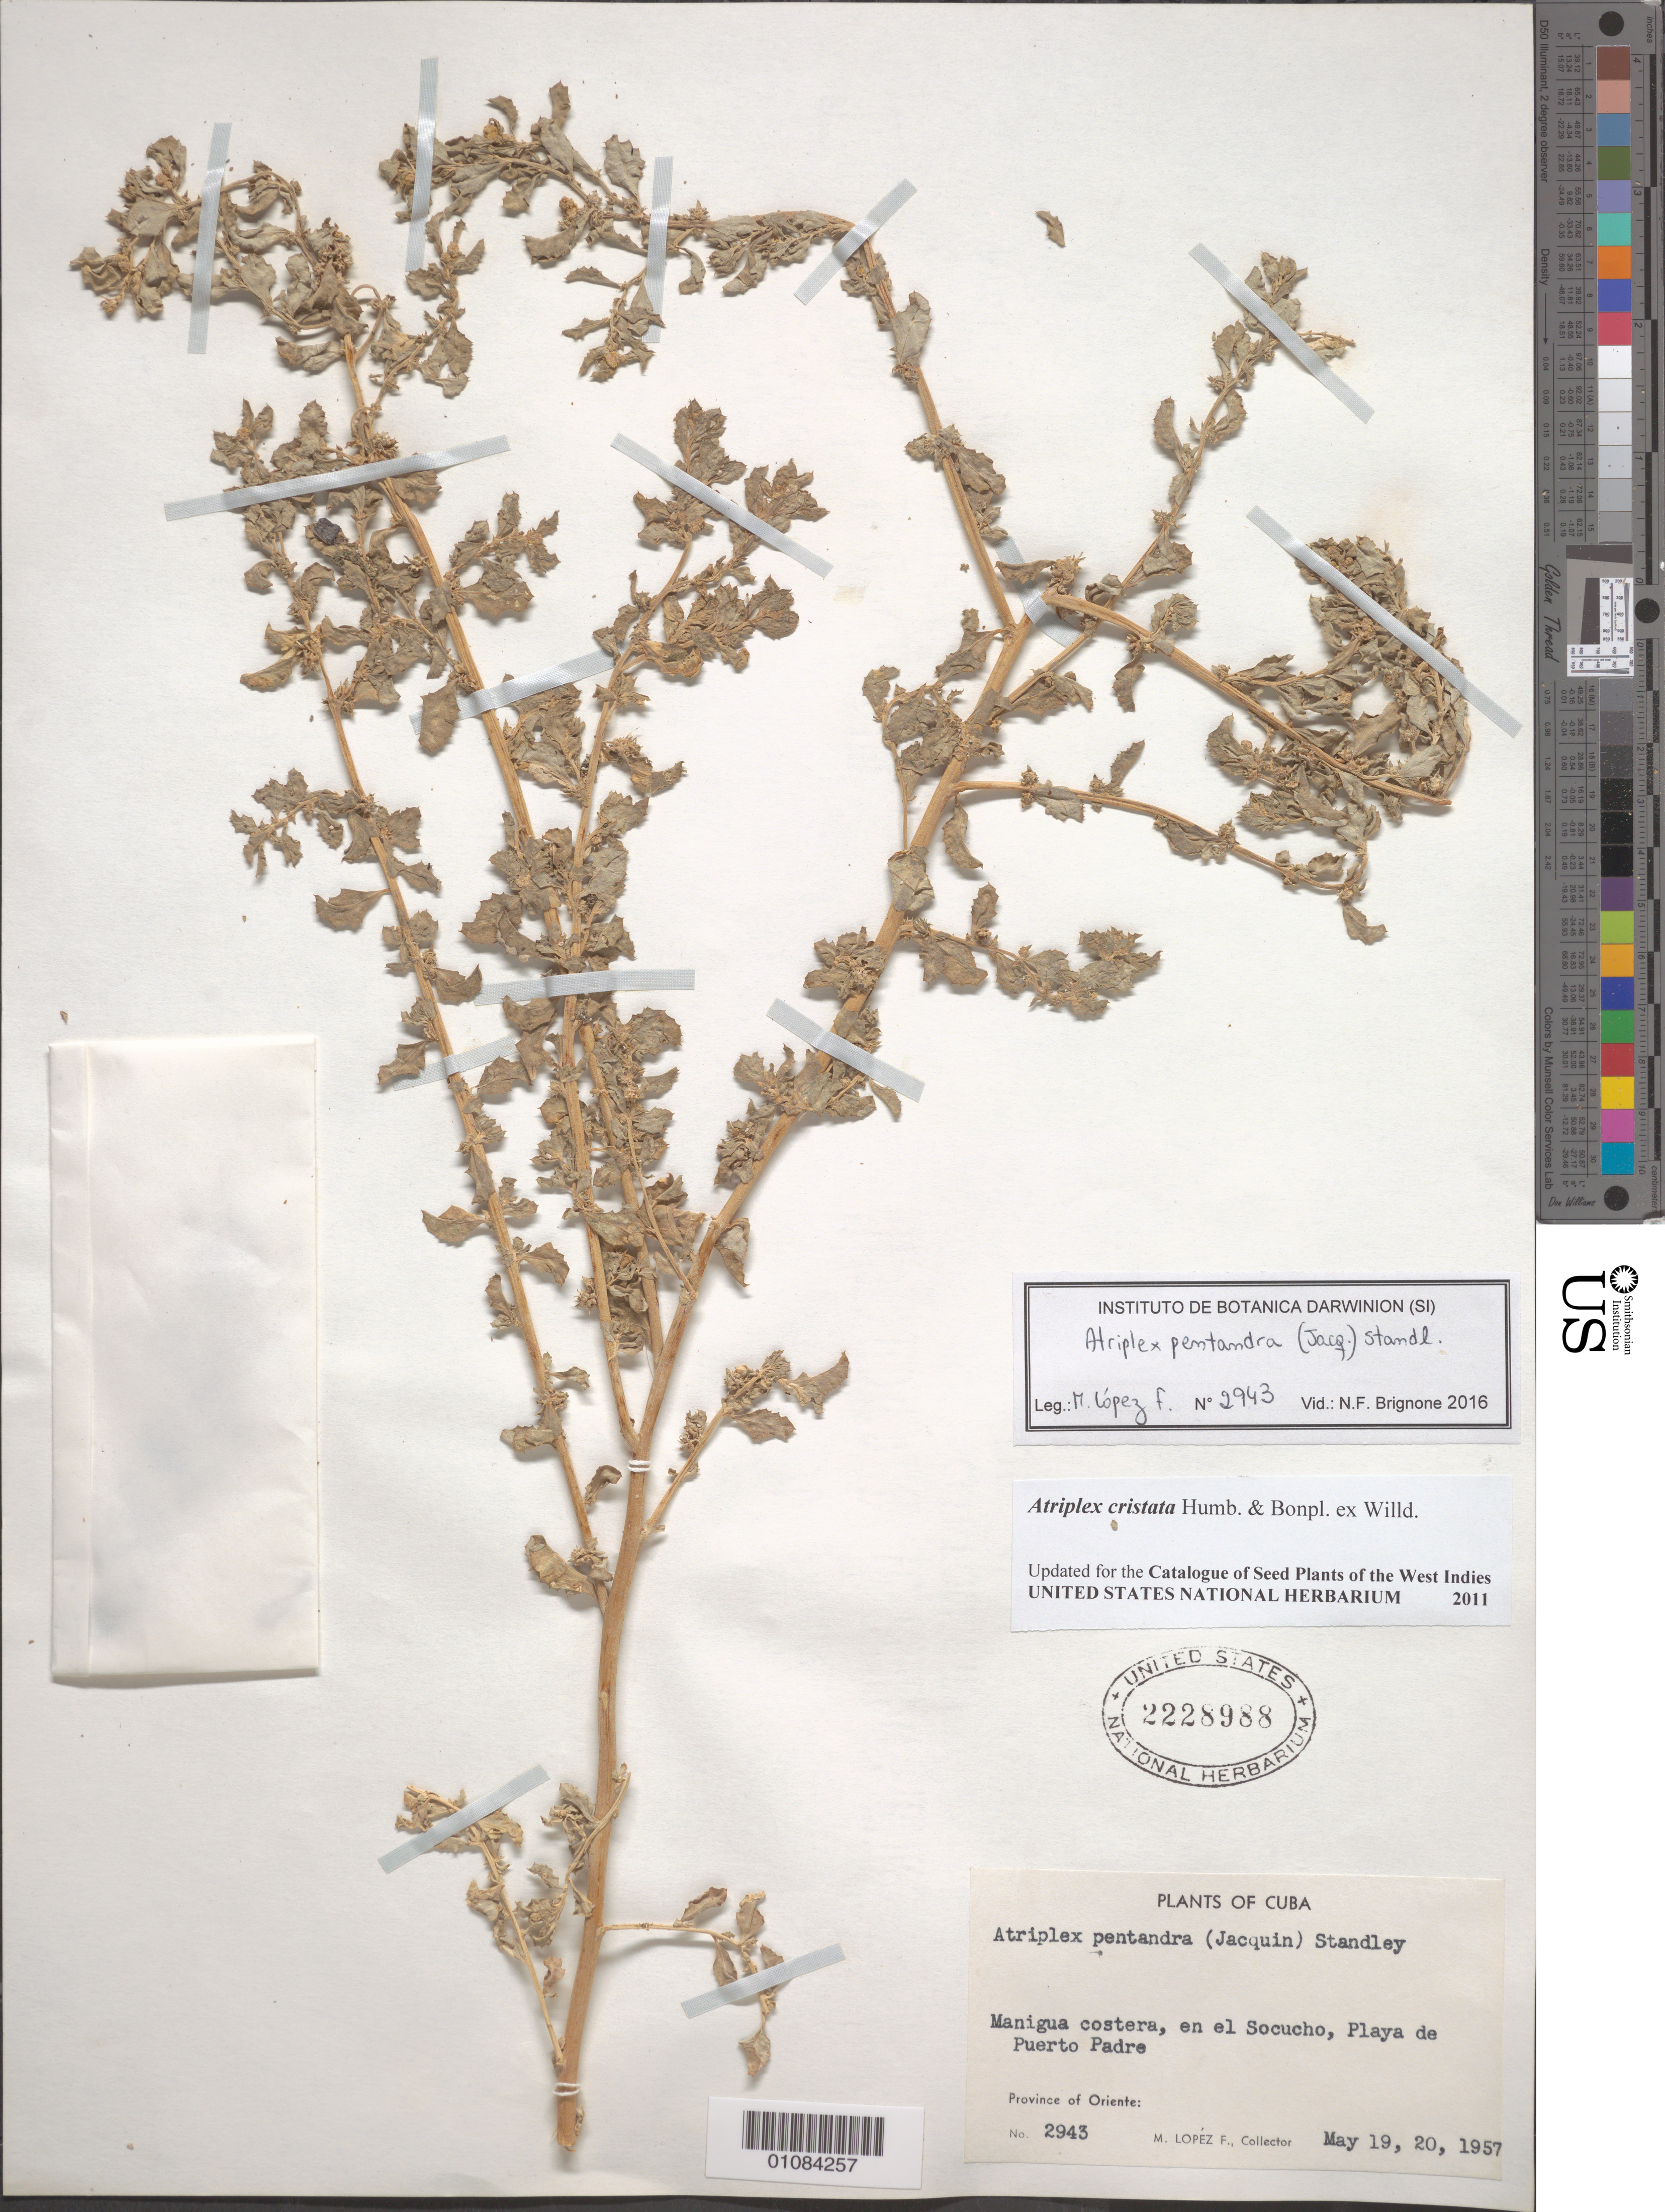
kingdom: Plantae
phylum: Tracheophyta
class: Magnoliopsida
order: Caryophyllales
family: Amaranthaceae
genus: Atriplex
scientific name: Atriplex cristata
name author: Humb. & Bonpl. ex Willd.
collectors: M. López Figueiras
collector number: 2943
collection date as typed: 19 May 1957 and 20 May 1957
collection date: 1957-05-19,1957-05-20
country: Cuba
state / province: Las Tunas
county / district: Puerto Padre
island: Cuba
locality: Oriente: Manigua costera, en el Socucho, Playa Puerto Padre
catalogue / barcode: US 2228988